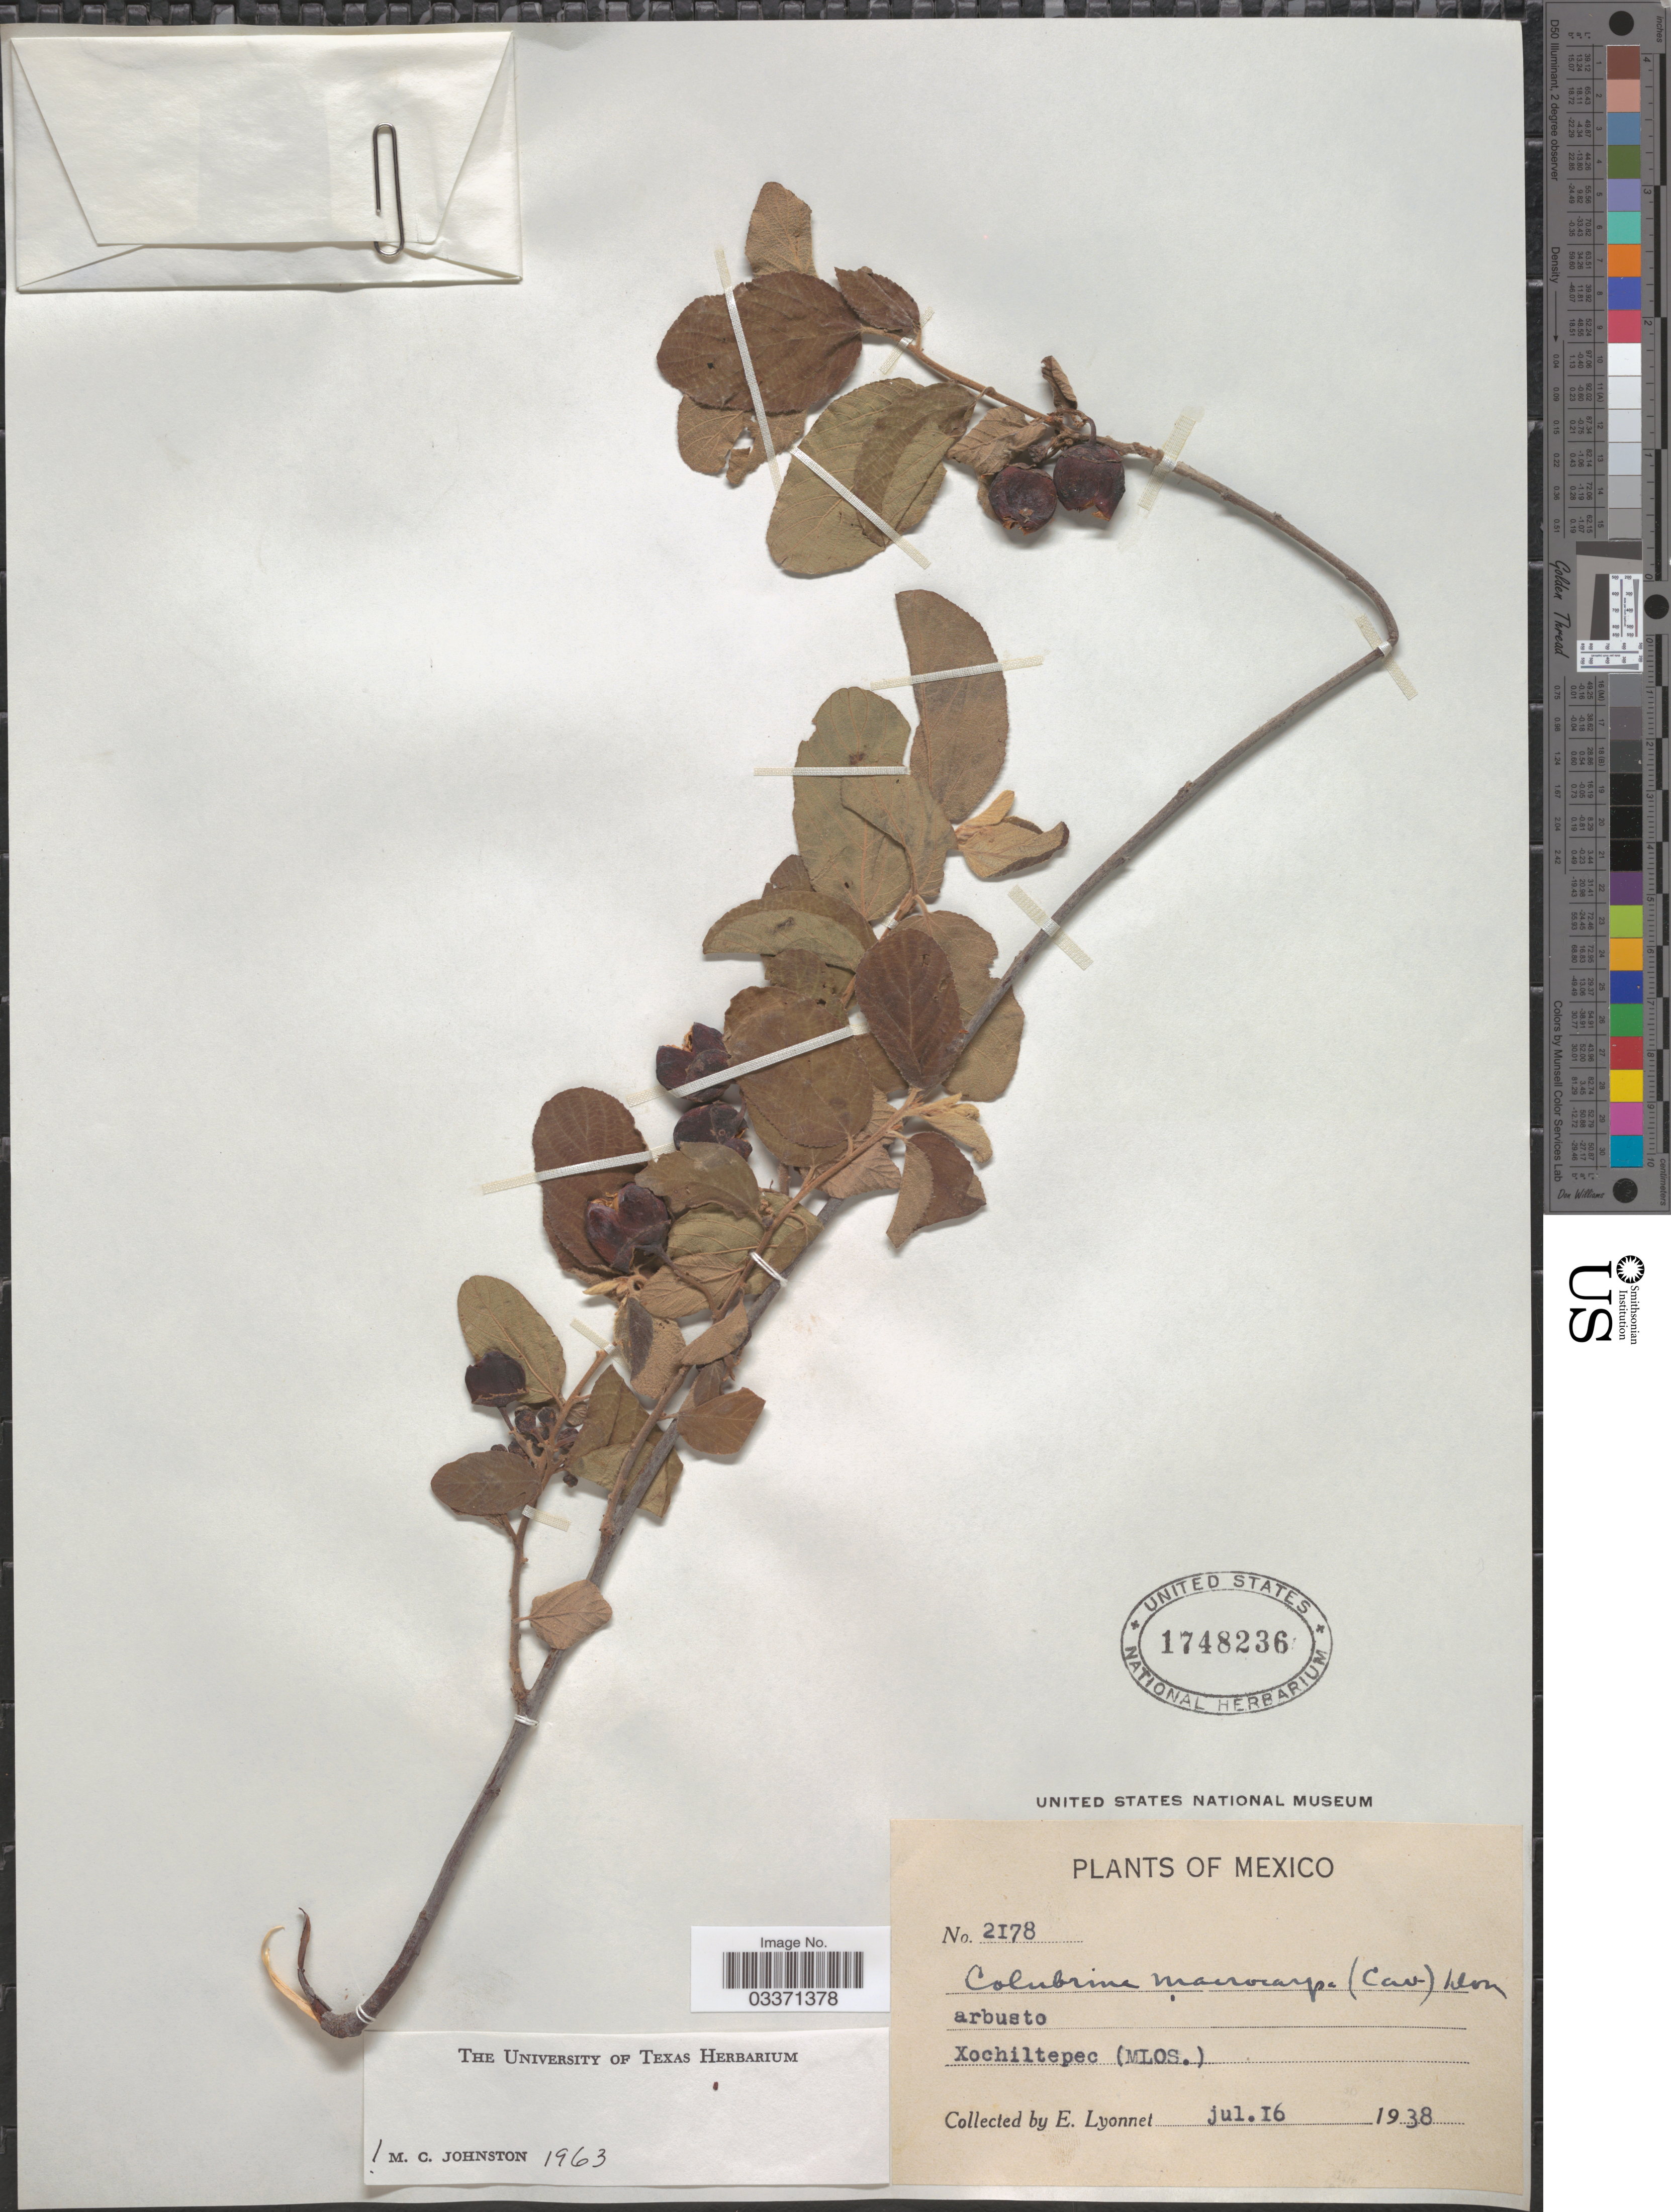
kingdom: Plantae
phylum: Tracheophyta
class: Magnoliopsida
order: Rosales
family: Rhamnaceae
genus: Colubrina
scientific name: Colubrina macrocarpa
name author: (Cav.) G. Don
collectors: E. Lyonnet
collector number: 2178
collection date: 1938-07-16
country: Mexico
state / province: Morelos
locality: Xochiltepec.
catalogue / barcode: US 1748236